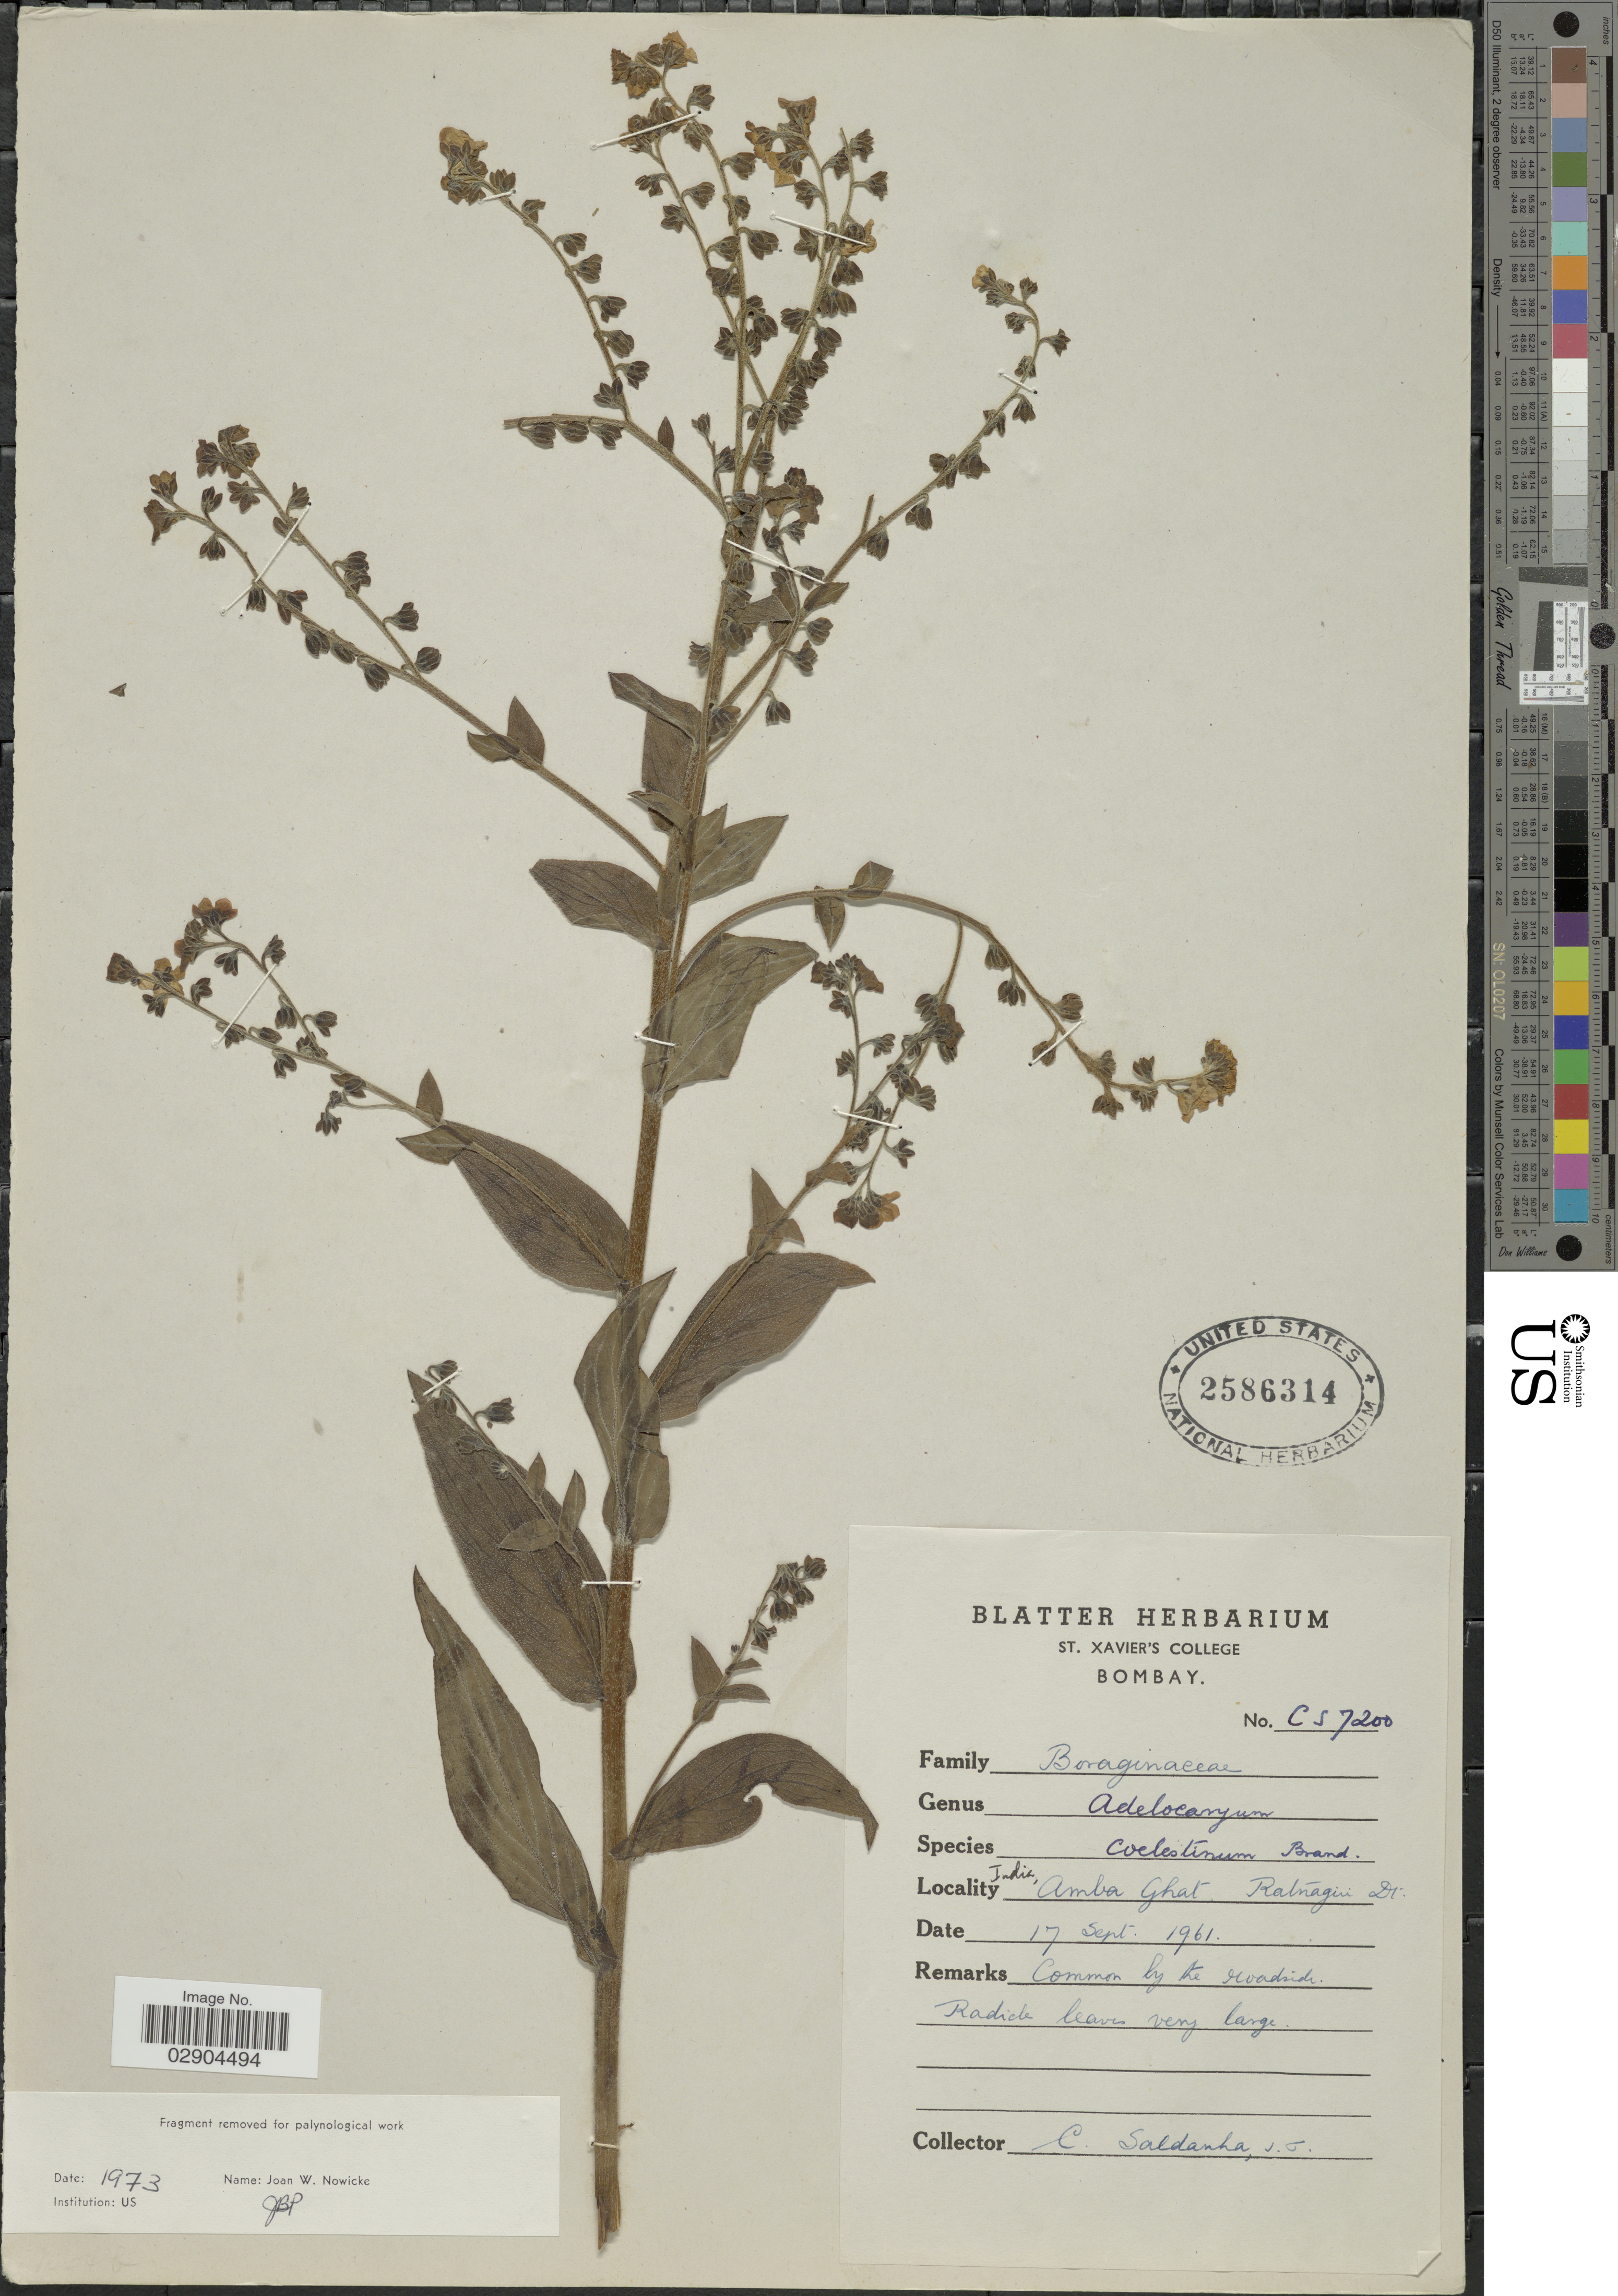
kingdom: Plantae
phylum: Tracheophyta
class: Magnoliopsida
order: Boraginales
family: Boraginaceae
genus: Adelocaryum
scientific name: Adelocaryum coelestinum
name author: (Lindl.) Brand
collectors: C. Saldanha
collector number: CS7200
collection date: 1961-09-17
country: India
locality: Amba Ghat. Ratnagiri Dt.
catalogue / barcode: US 2586314